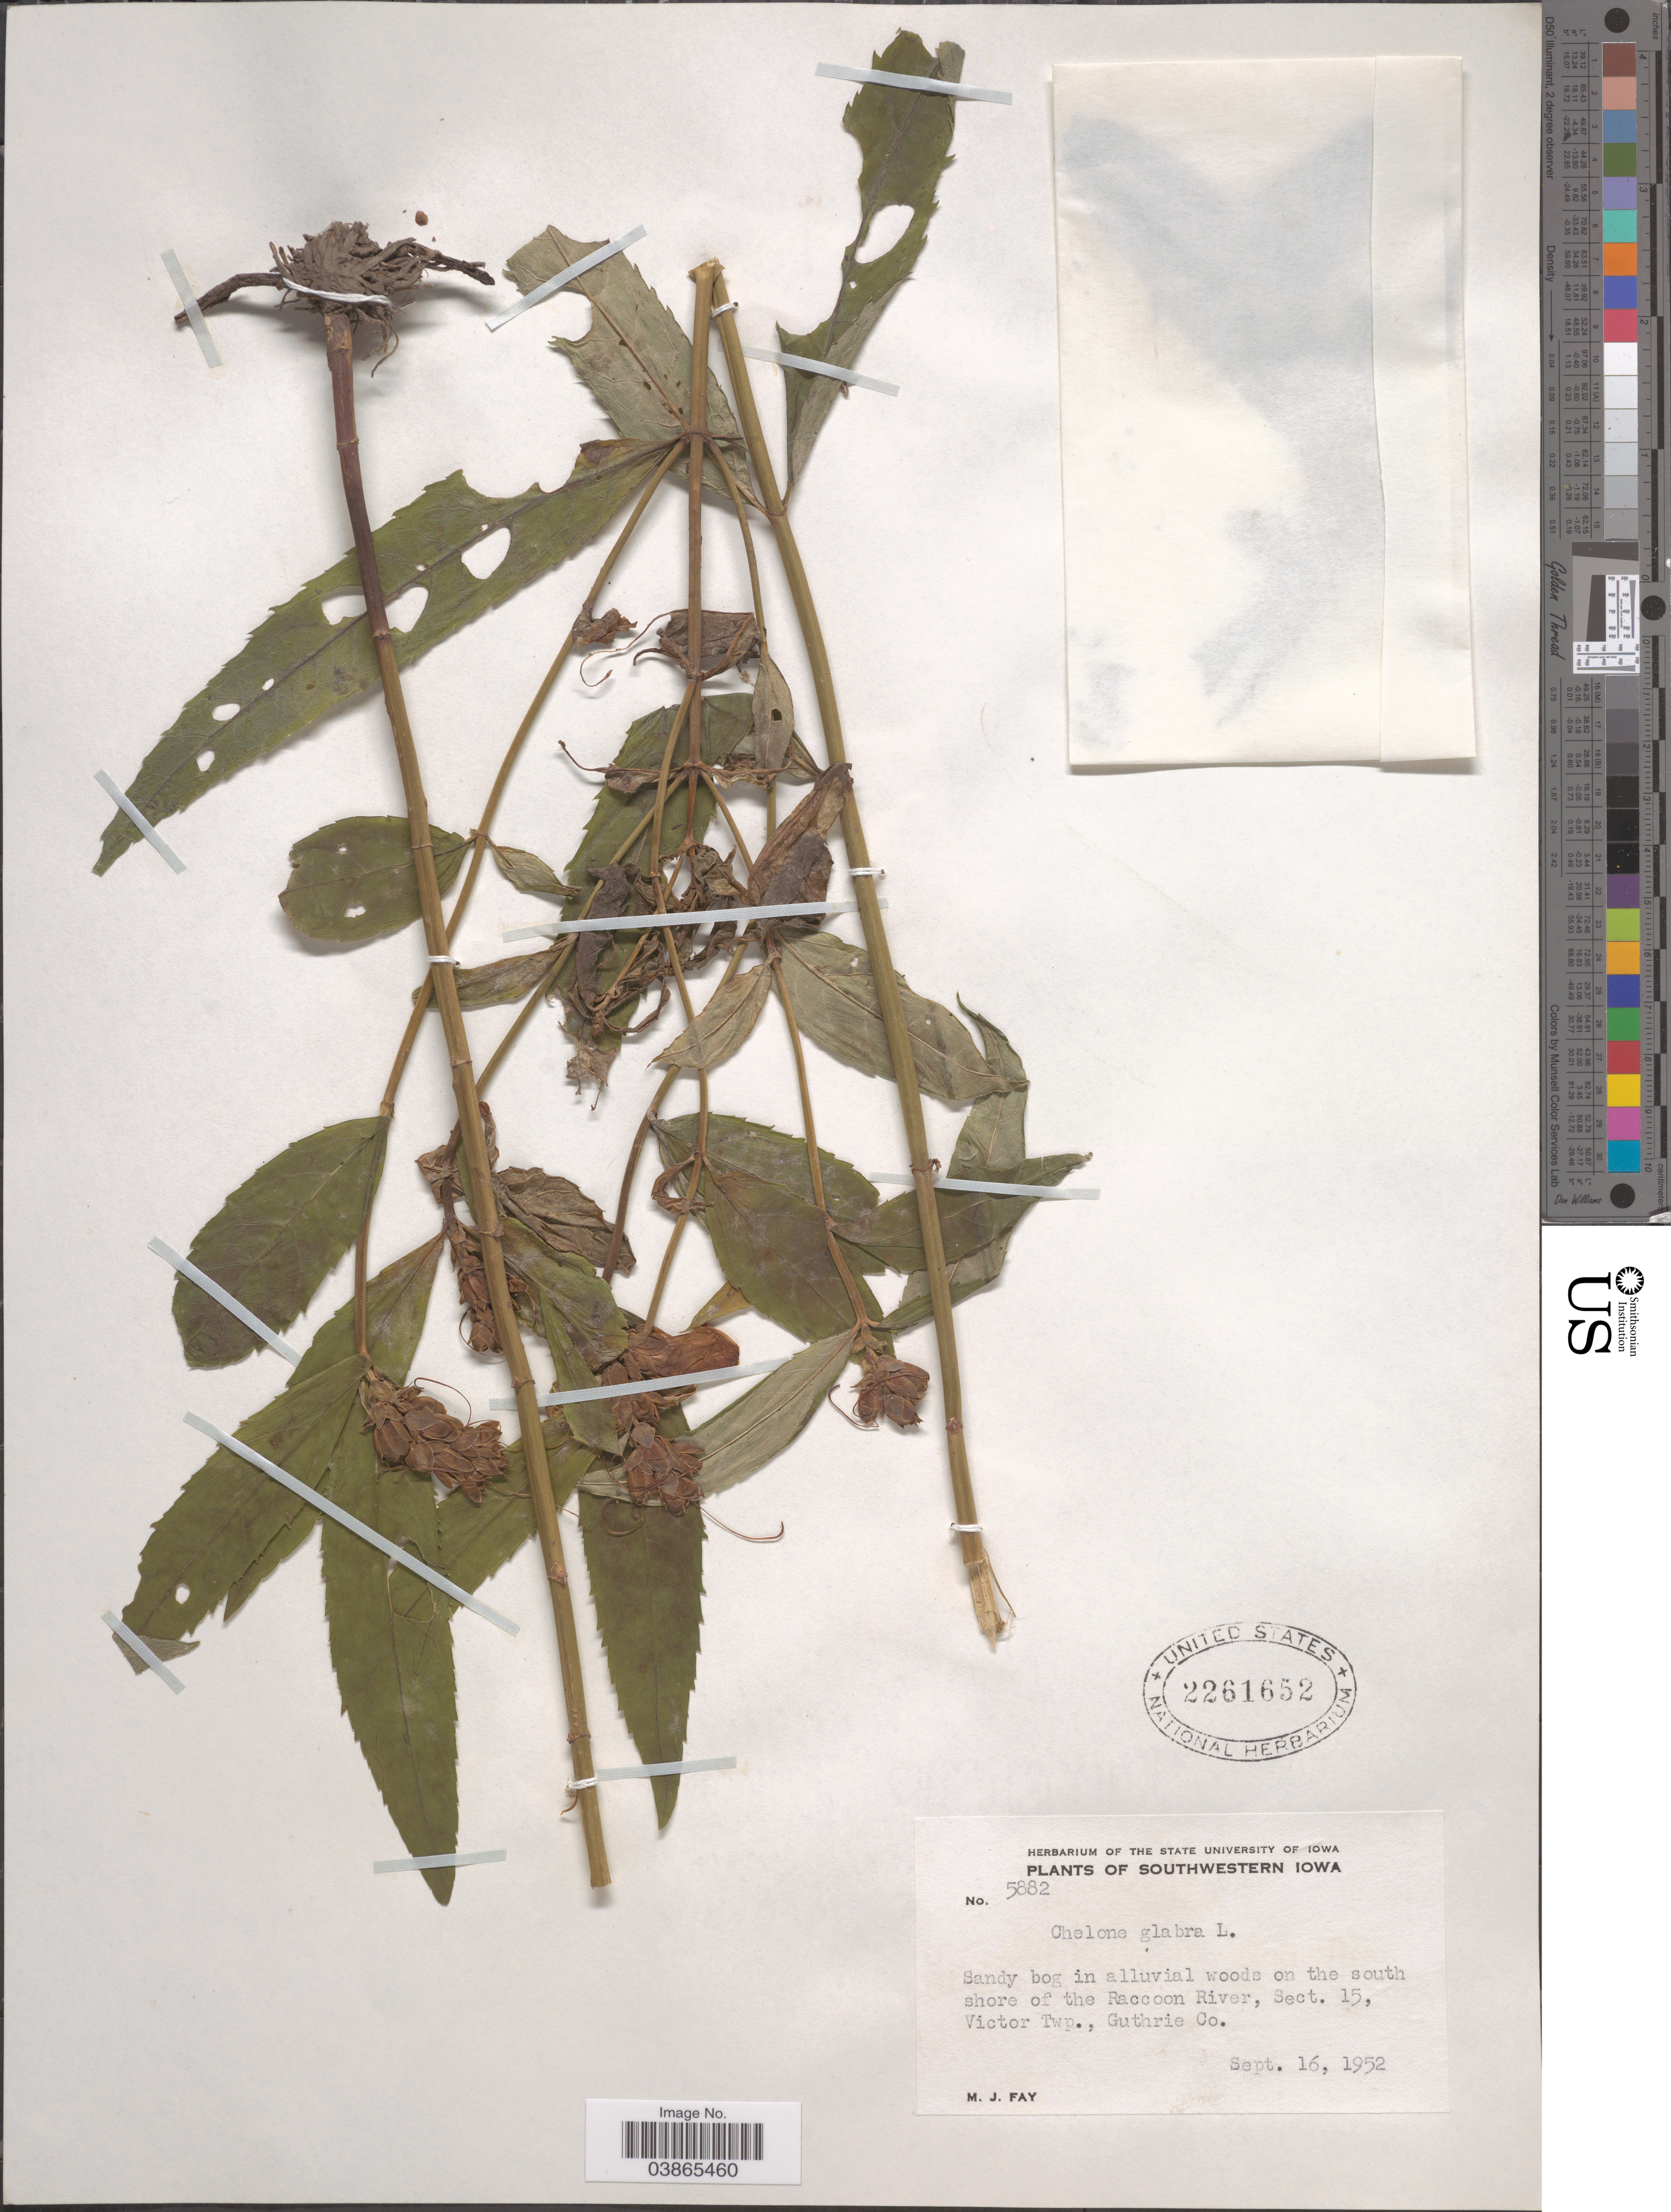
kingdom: Plantae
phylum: Tracheophyta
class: Magnoliopsida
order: Lamiales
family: Plantaginaceae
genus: Chelone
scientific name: Chelone glabra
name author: L.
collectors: M. Fay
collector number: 5882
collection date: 1952-09-16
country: United States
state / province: Iowa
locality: Southwestern Iowa. On the south shore of the Raccoon River, Sect. 15, Victor Twp., Guthrie Co.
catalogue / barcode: US 2261652